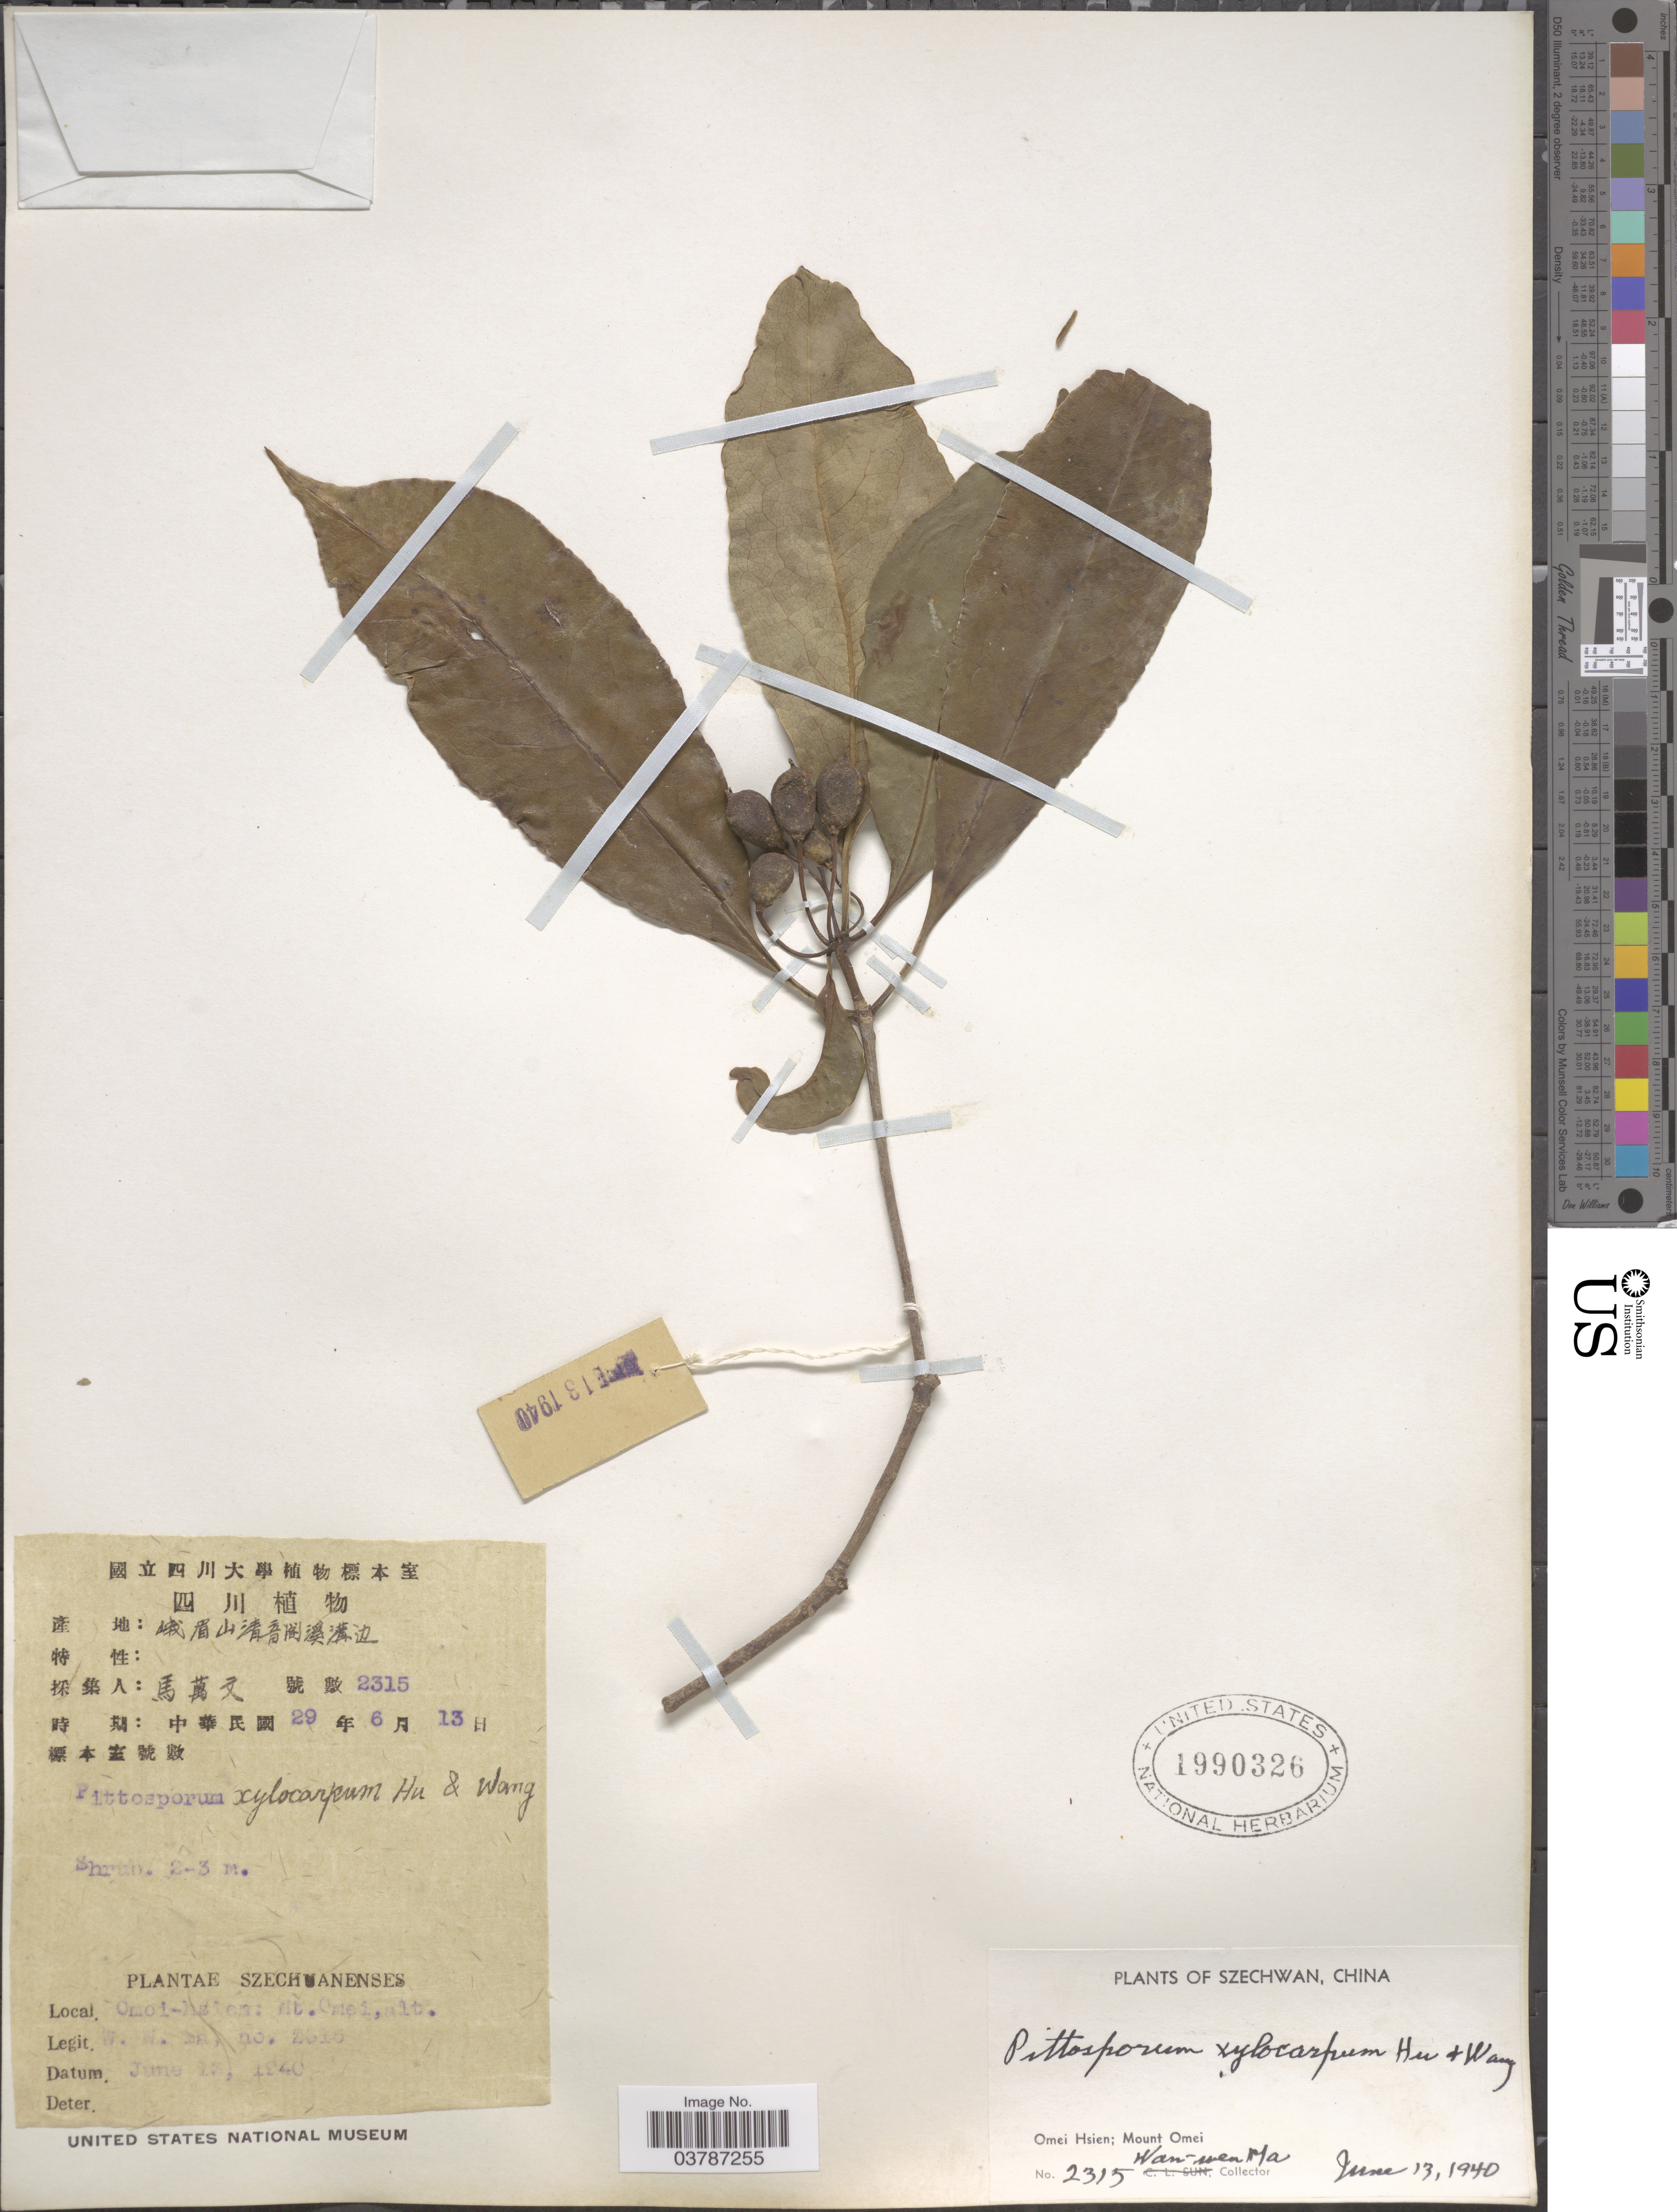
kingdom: Plantae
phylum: Tracheophyta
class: Magnoliopsida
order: Apiales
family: Pittosporaceae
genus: Pittosporum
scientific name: Pittosporum xylocarpum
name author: Hu & F.T. Wang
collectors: W. Ma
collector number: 2315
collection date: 1940-06-13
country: China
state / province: Sichuan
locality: Szechwan. Omei Hsien; Mount Omei.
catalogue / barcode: US 1990326